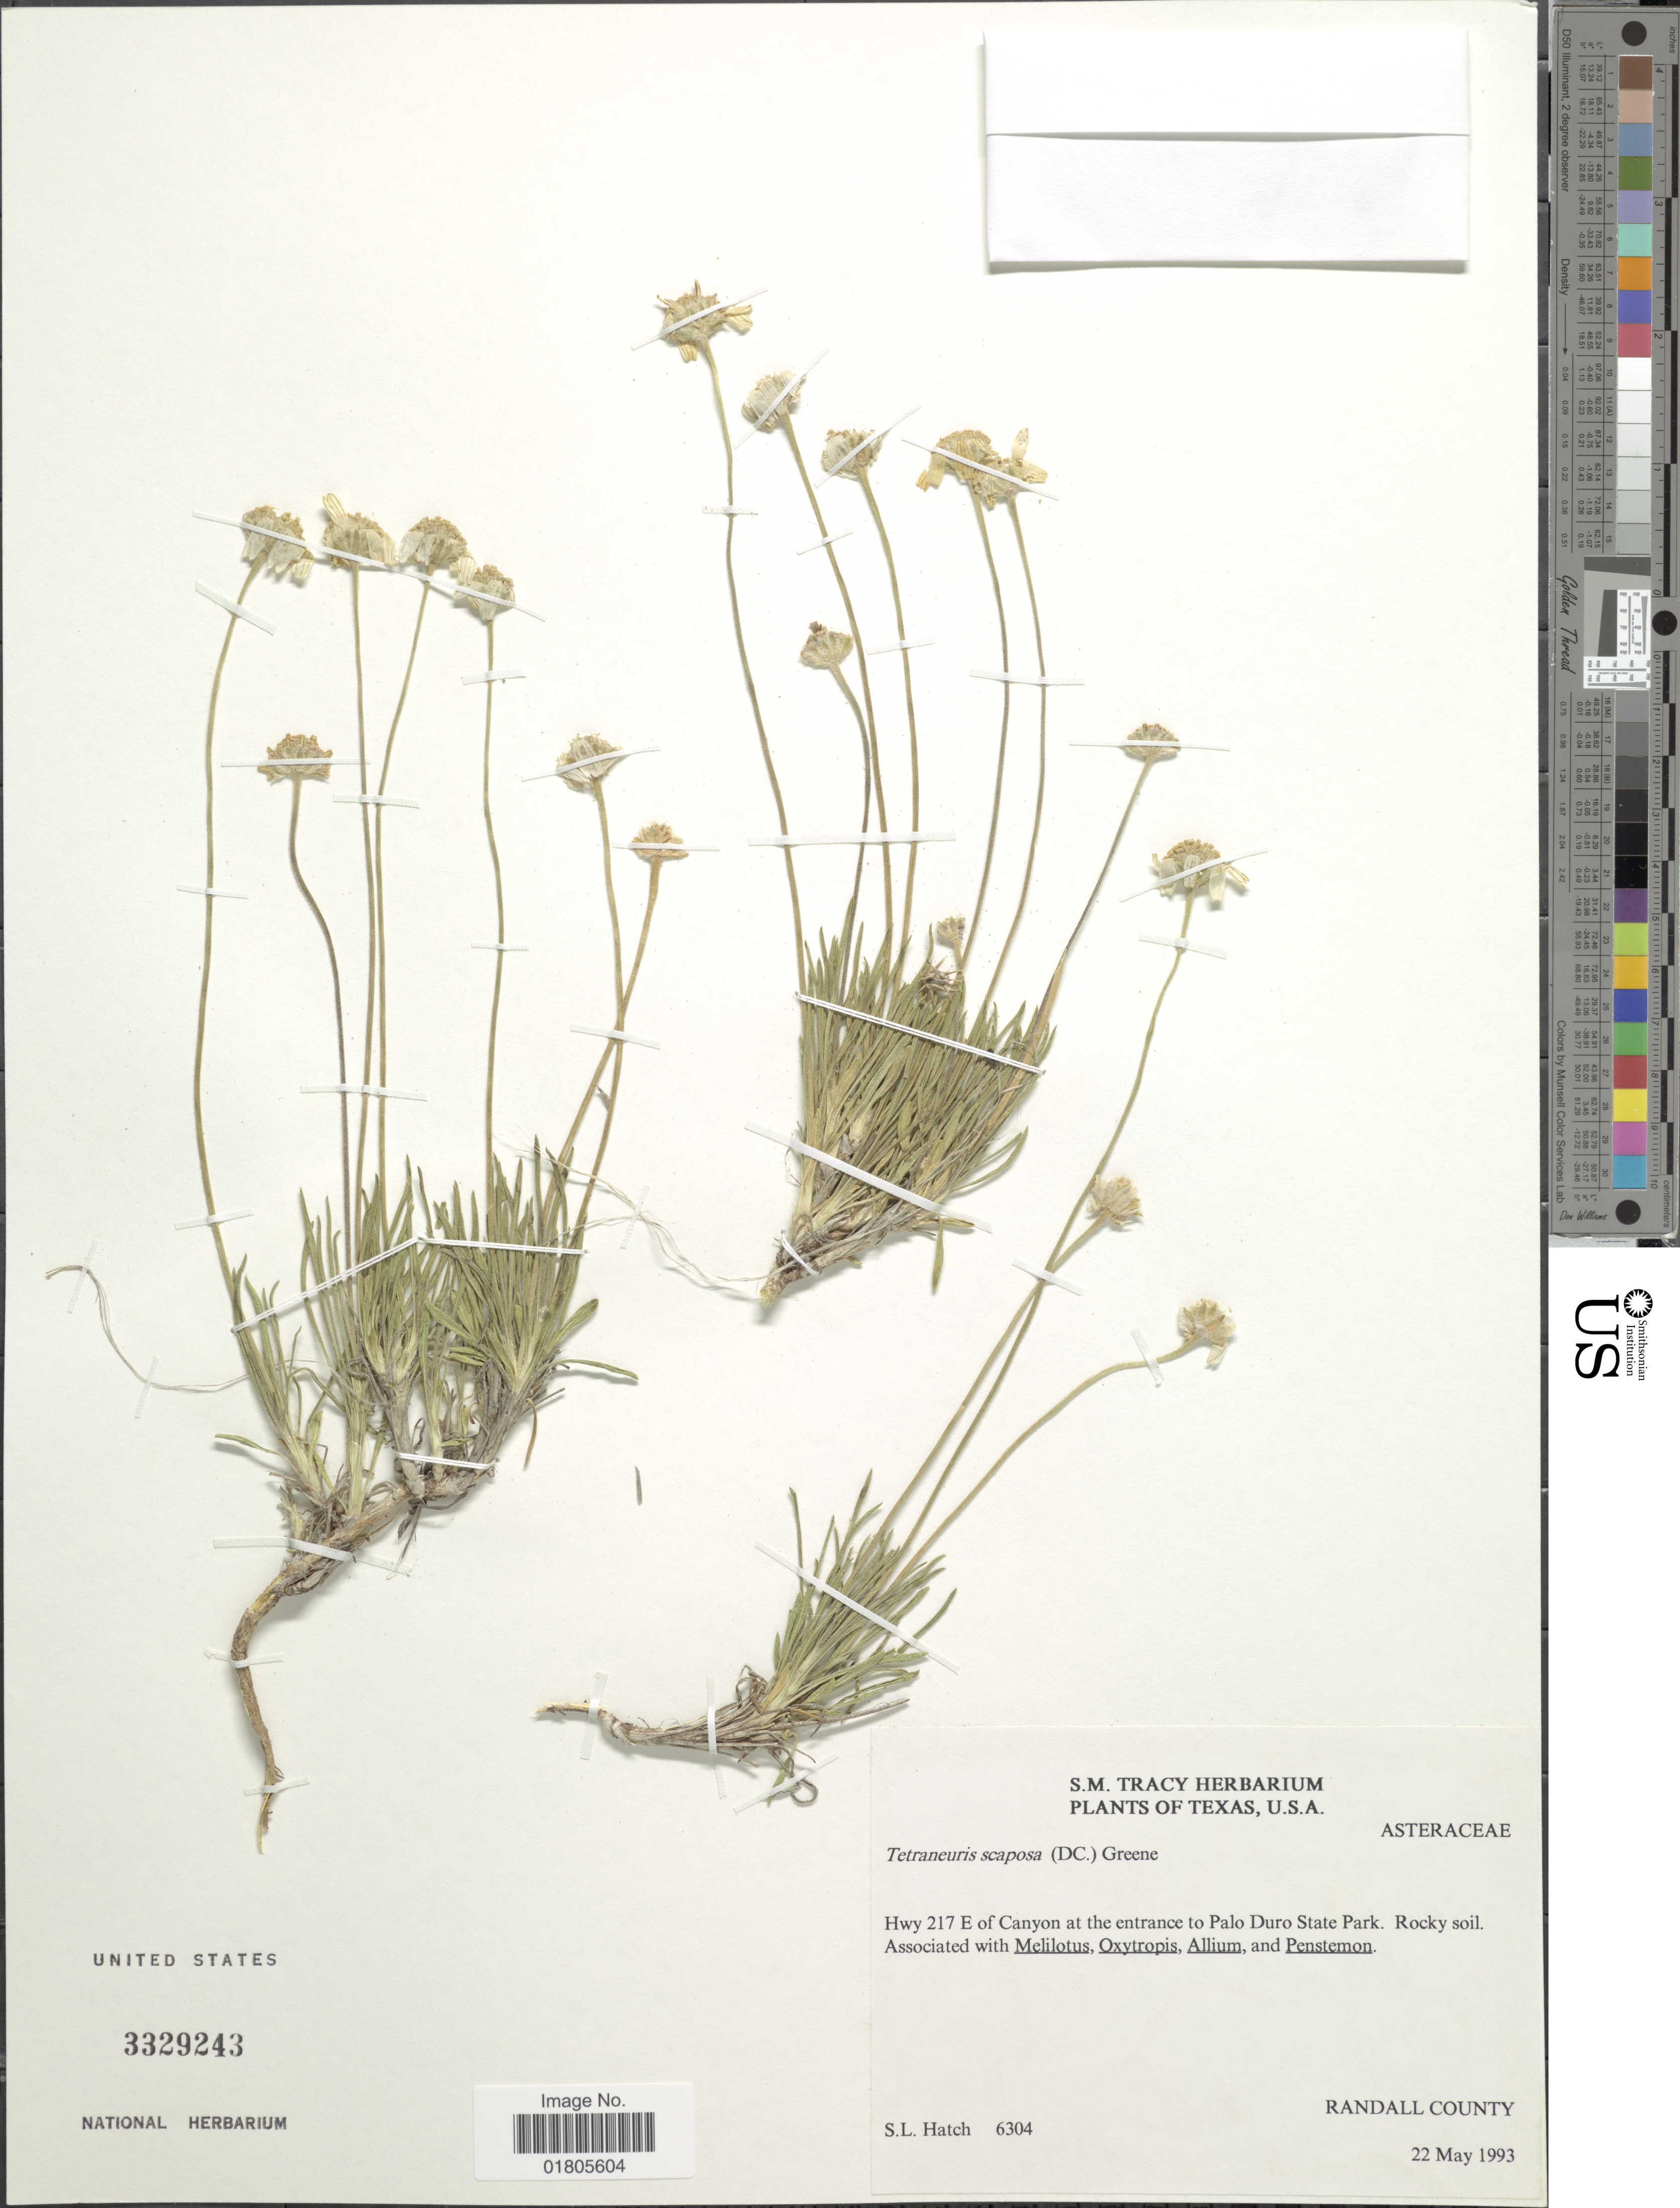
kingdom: Plantae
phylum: Tracheophyta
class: Magnoliopsida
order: Asterales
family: Asteraceae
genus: Actinea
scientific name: Actinea scaposa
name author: (DC.) Kuntze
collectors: S. Hatch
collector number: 6304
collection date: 1993-05-22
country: United States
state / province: Texas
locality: Hwy 217 E of Canyon at the entrance to Palo Duro State Park. randall County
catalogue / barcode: US 3329243